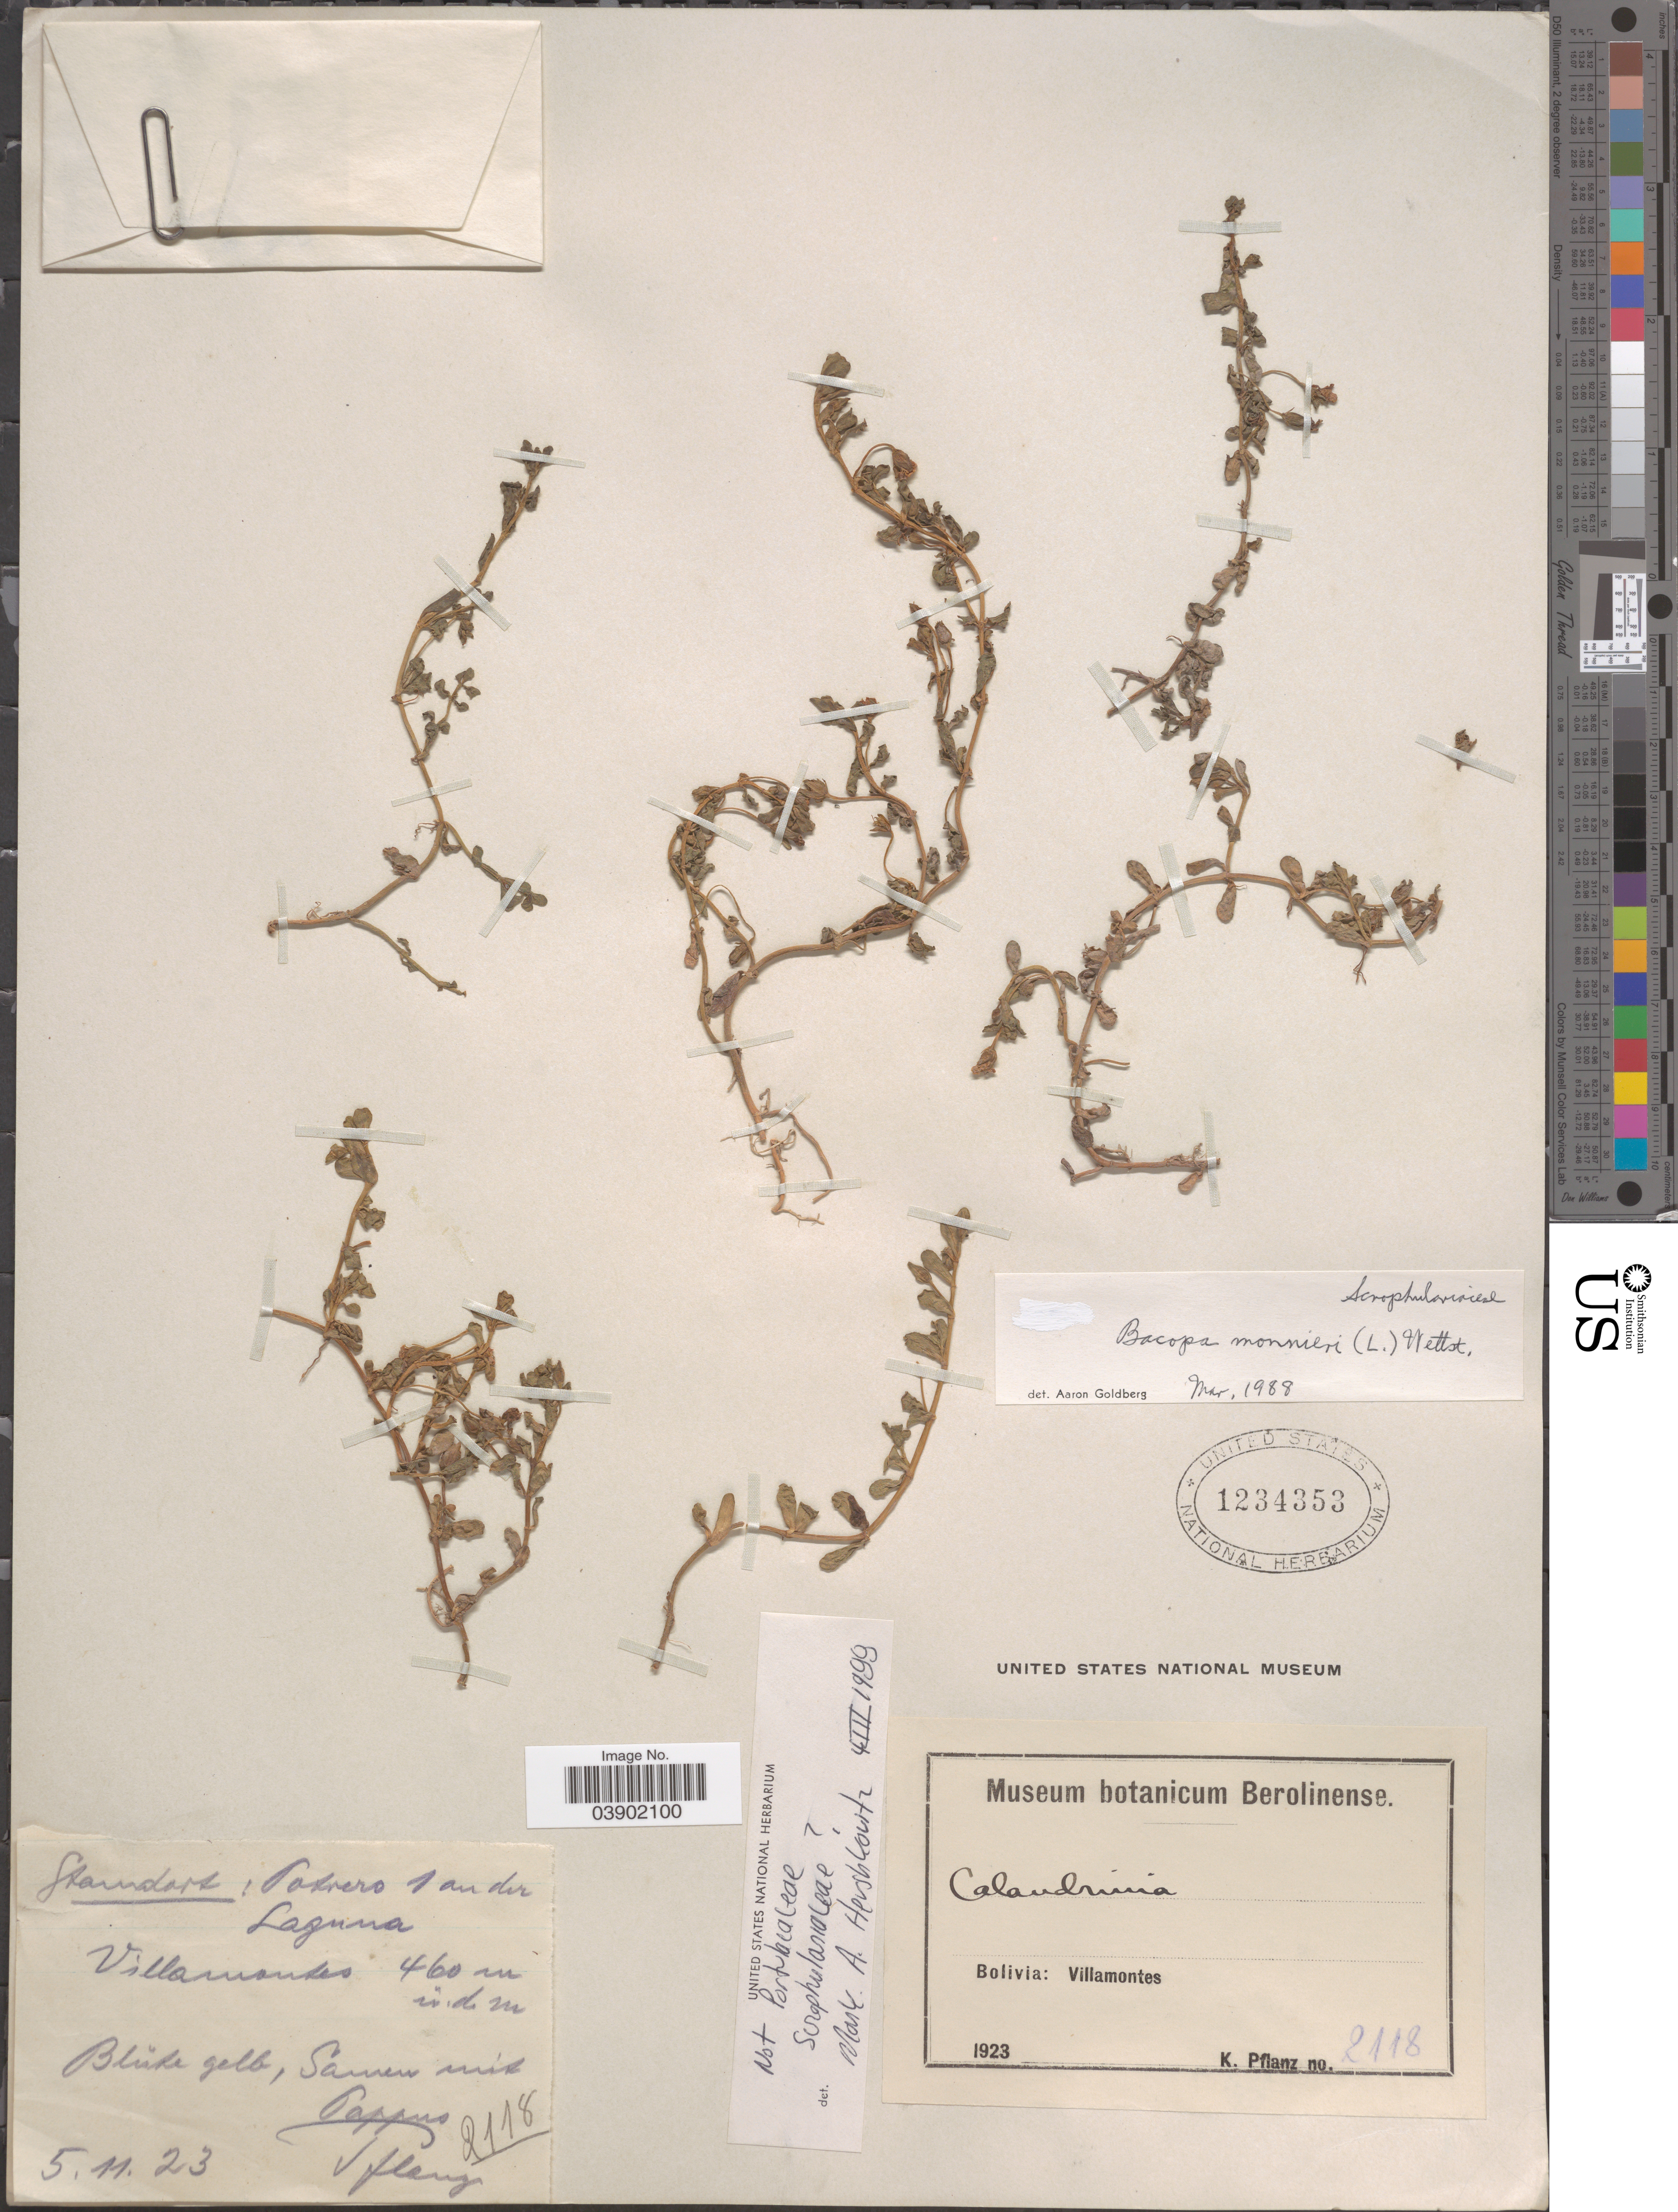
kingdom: Plantae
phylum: Tracheophyta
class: Magnoliopsida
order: Lamiales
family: Plantaginaceae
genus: Bacopa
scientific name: Bacopa monnieri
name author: (L.) Pennell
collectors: K. Pflanz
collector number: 2118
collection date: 1923-11-05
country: Bolivia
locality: Potrero 1 an der Laguna. Villamontes.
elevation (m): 460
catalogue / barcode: US 1234353